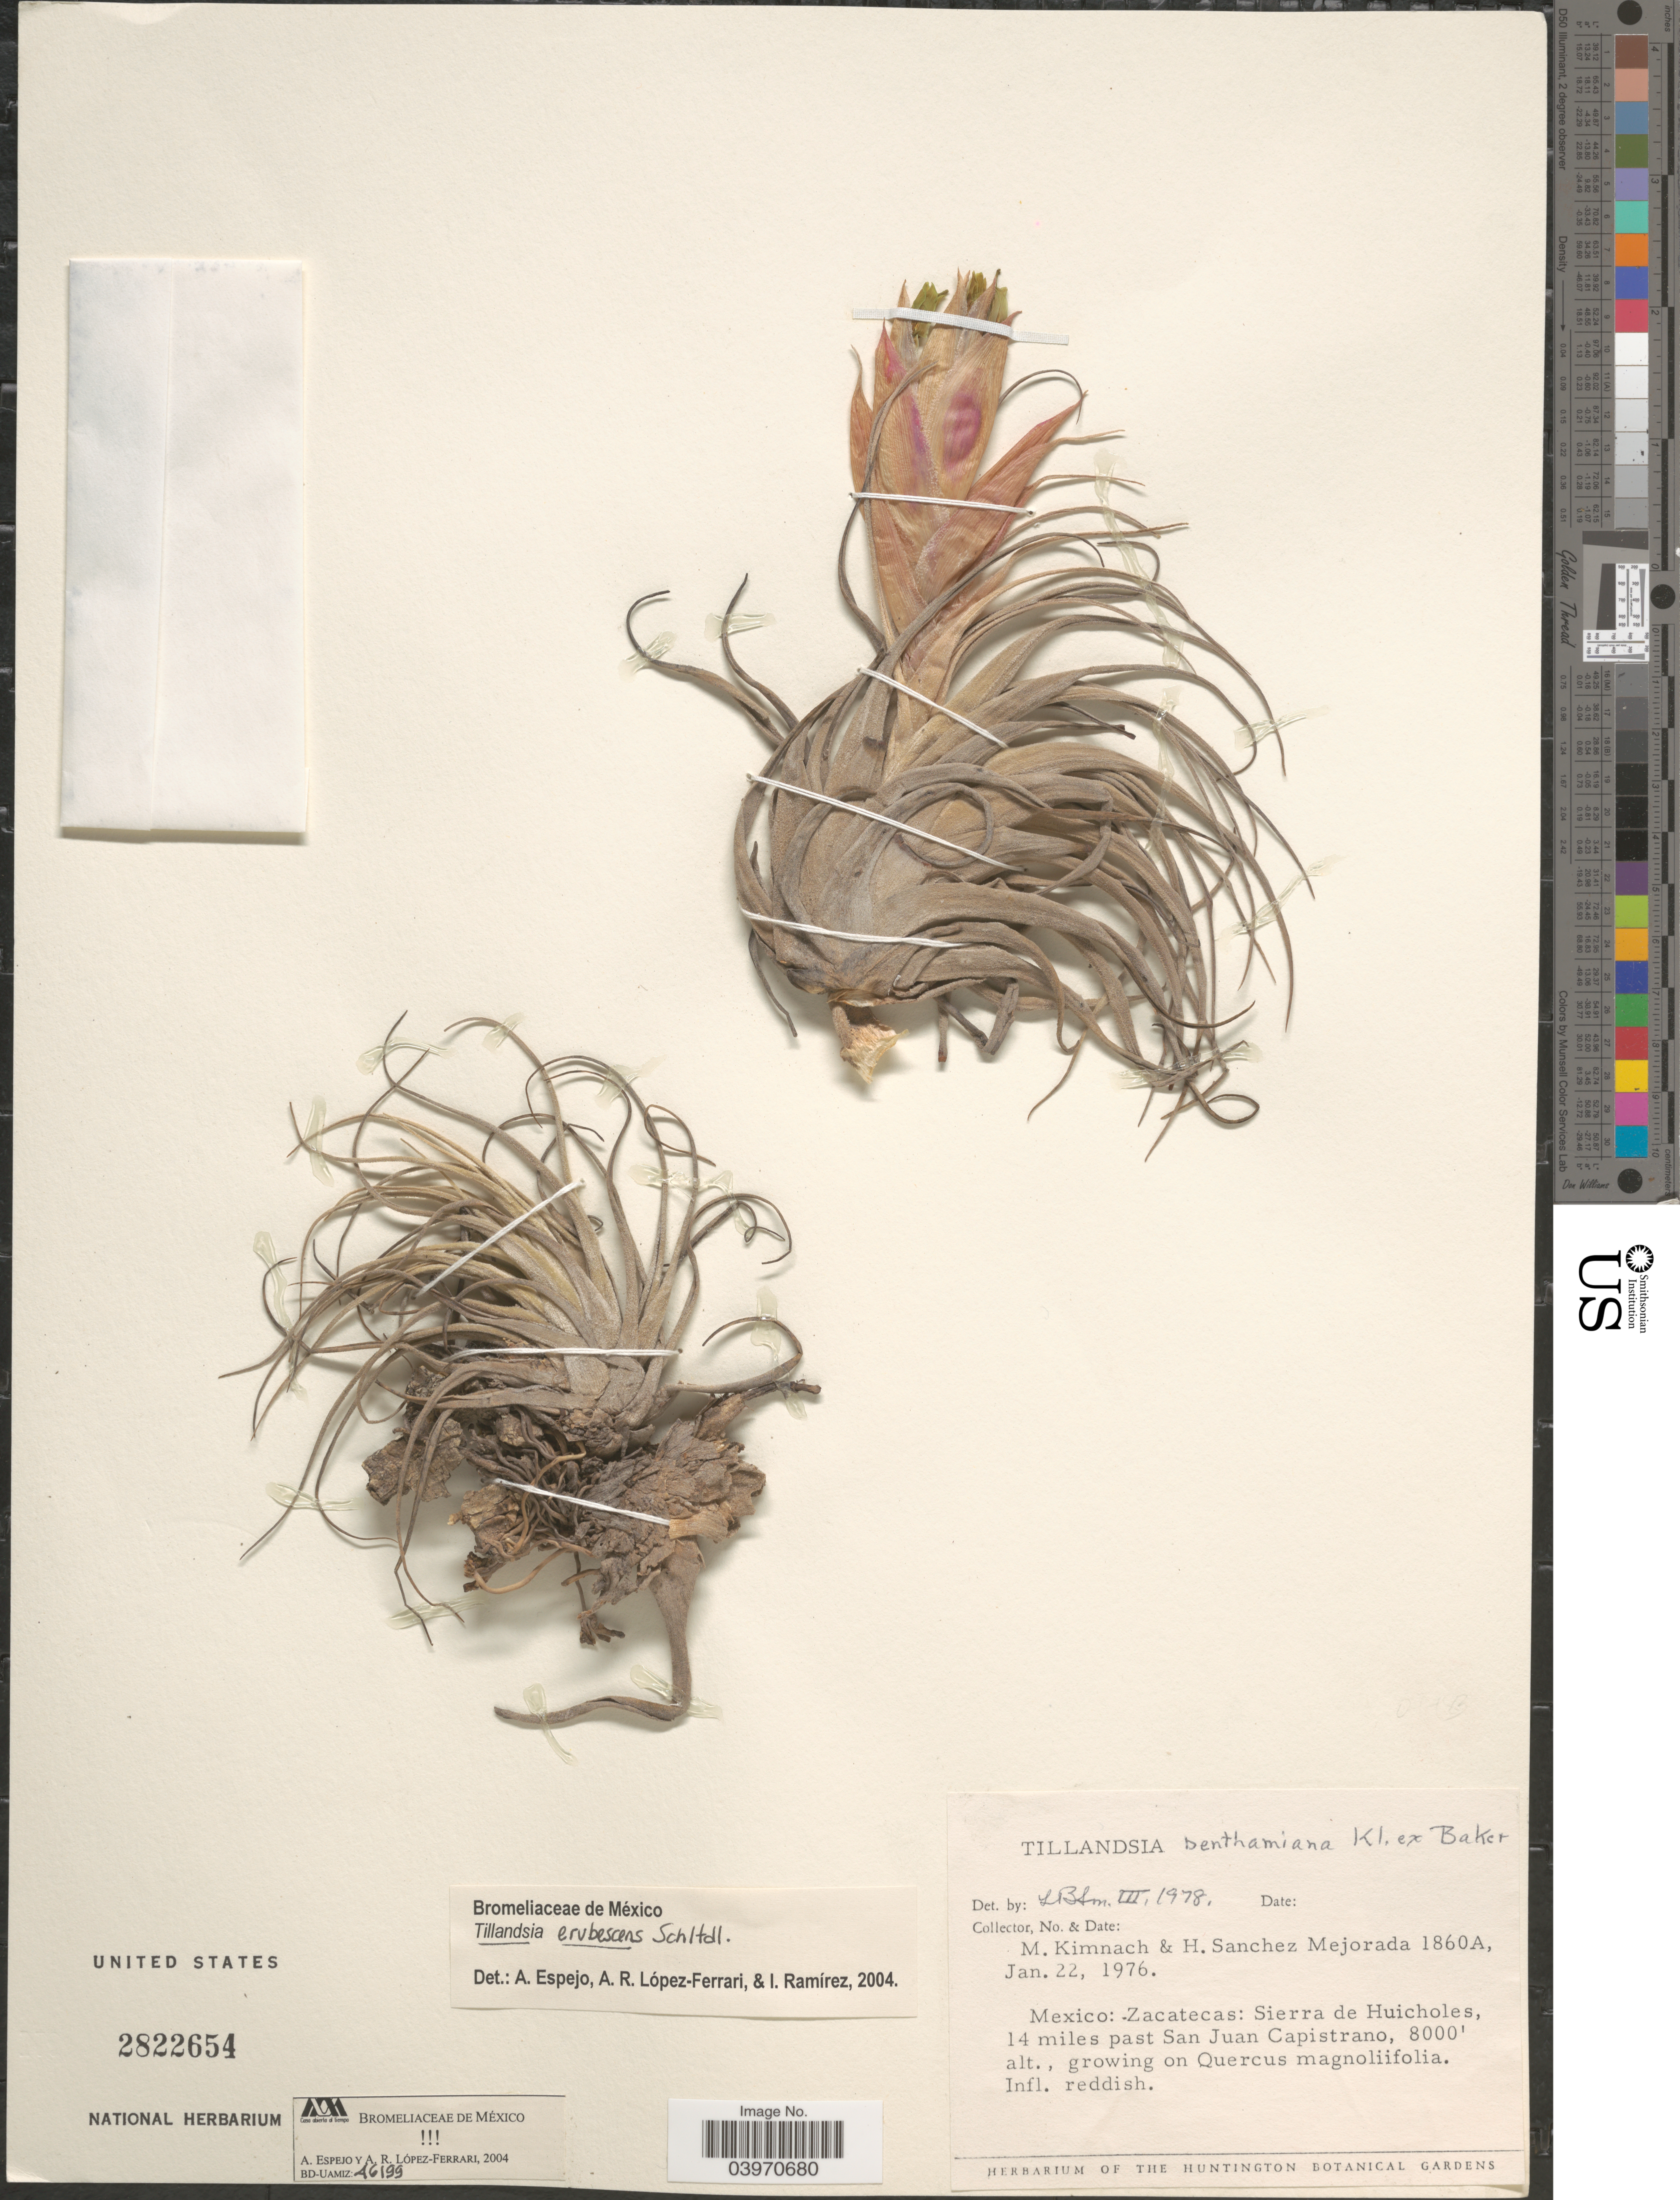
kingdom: Plantae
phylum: Tracheophyta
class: Liliopsida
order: Poales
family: Bromeliaceae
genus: Tillandsia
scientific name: Tillandsia erubescens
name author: Schltdl.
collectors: M. W. Kimnach & H. Sánchez-Mejorada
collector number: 1860A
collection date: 1976-01-22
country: Mexico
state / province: Zacatecas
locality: Sierra de Huicholes, 14 miles past San Juan Capistrano.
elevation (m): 2438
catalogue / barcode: US 2822654